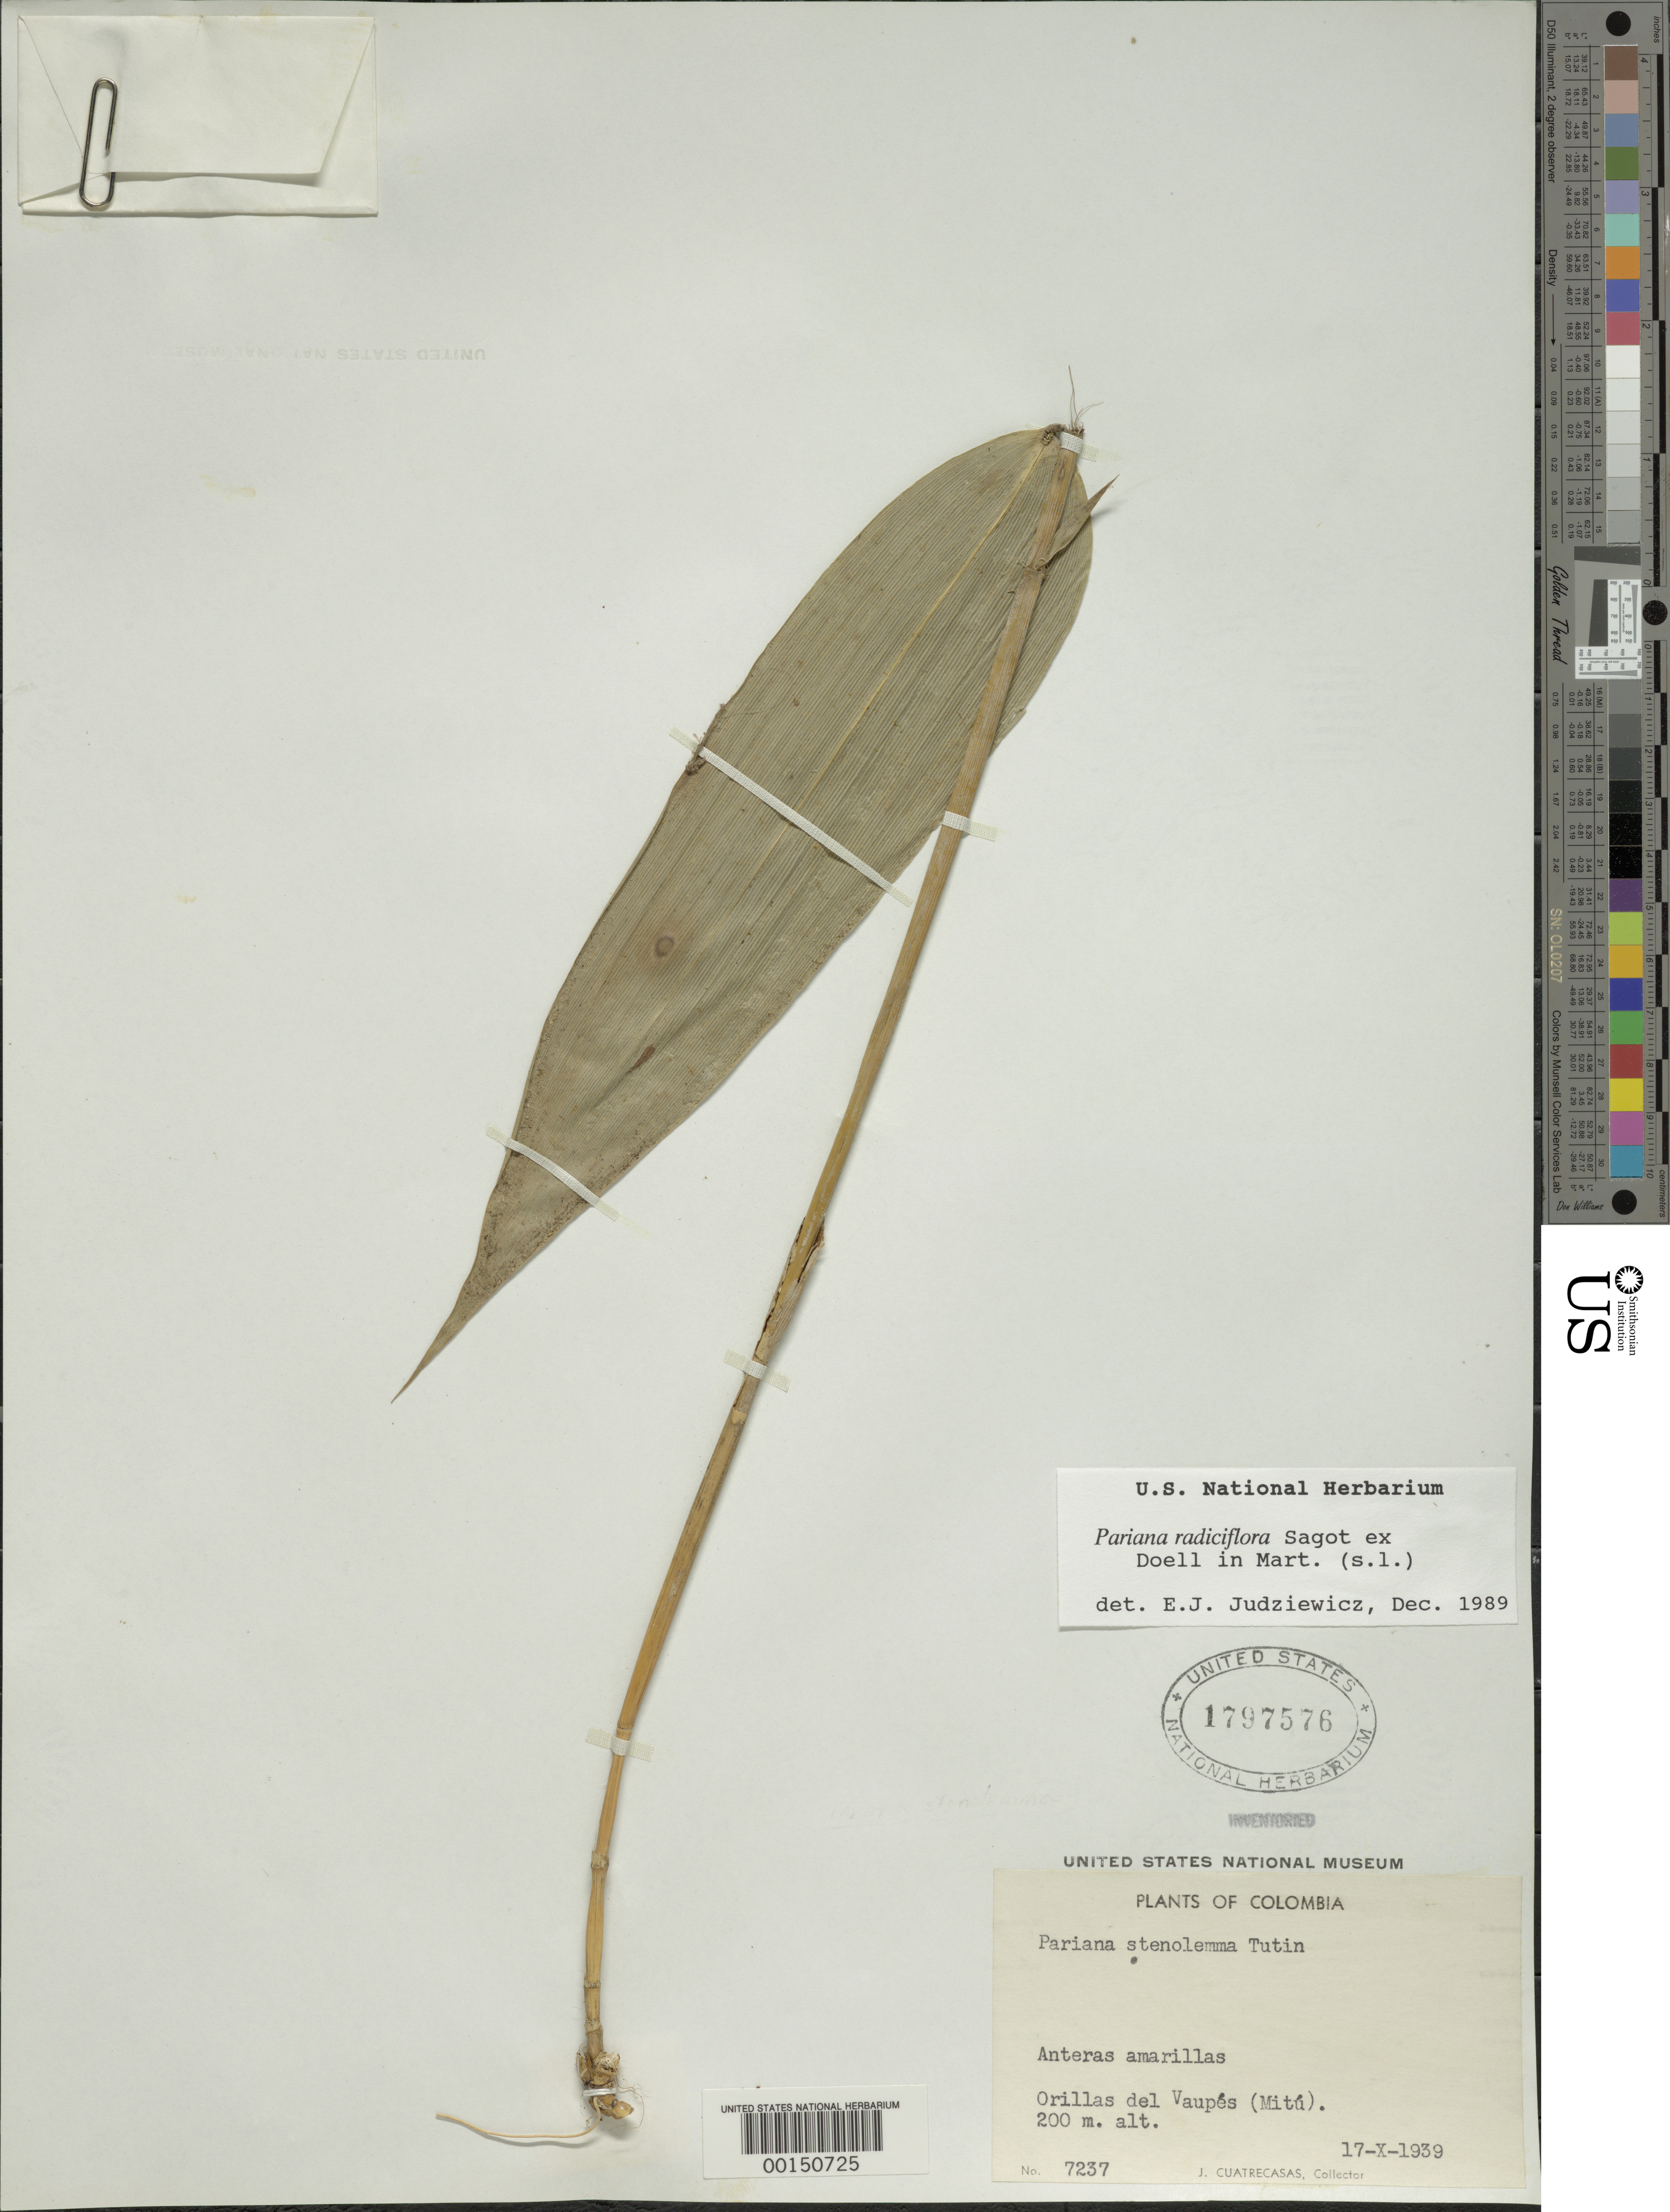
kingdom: Plantae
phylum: Tracheophyta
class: Liliopsida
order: Poales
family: Poaceae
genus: Pariana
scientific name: Pariana stenolemma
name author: Tutin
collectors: J. Cuatrecasas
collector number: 7237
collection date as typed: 17 Oct 1939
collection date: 1939-10-17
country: Colombia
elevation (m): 200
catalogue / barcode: US 1797576